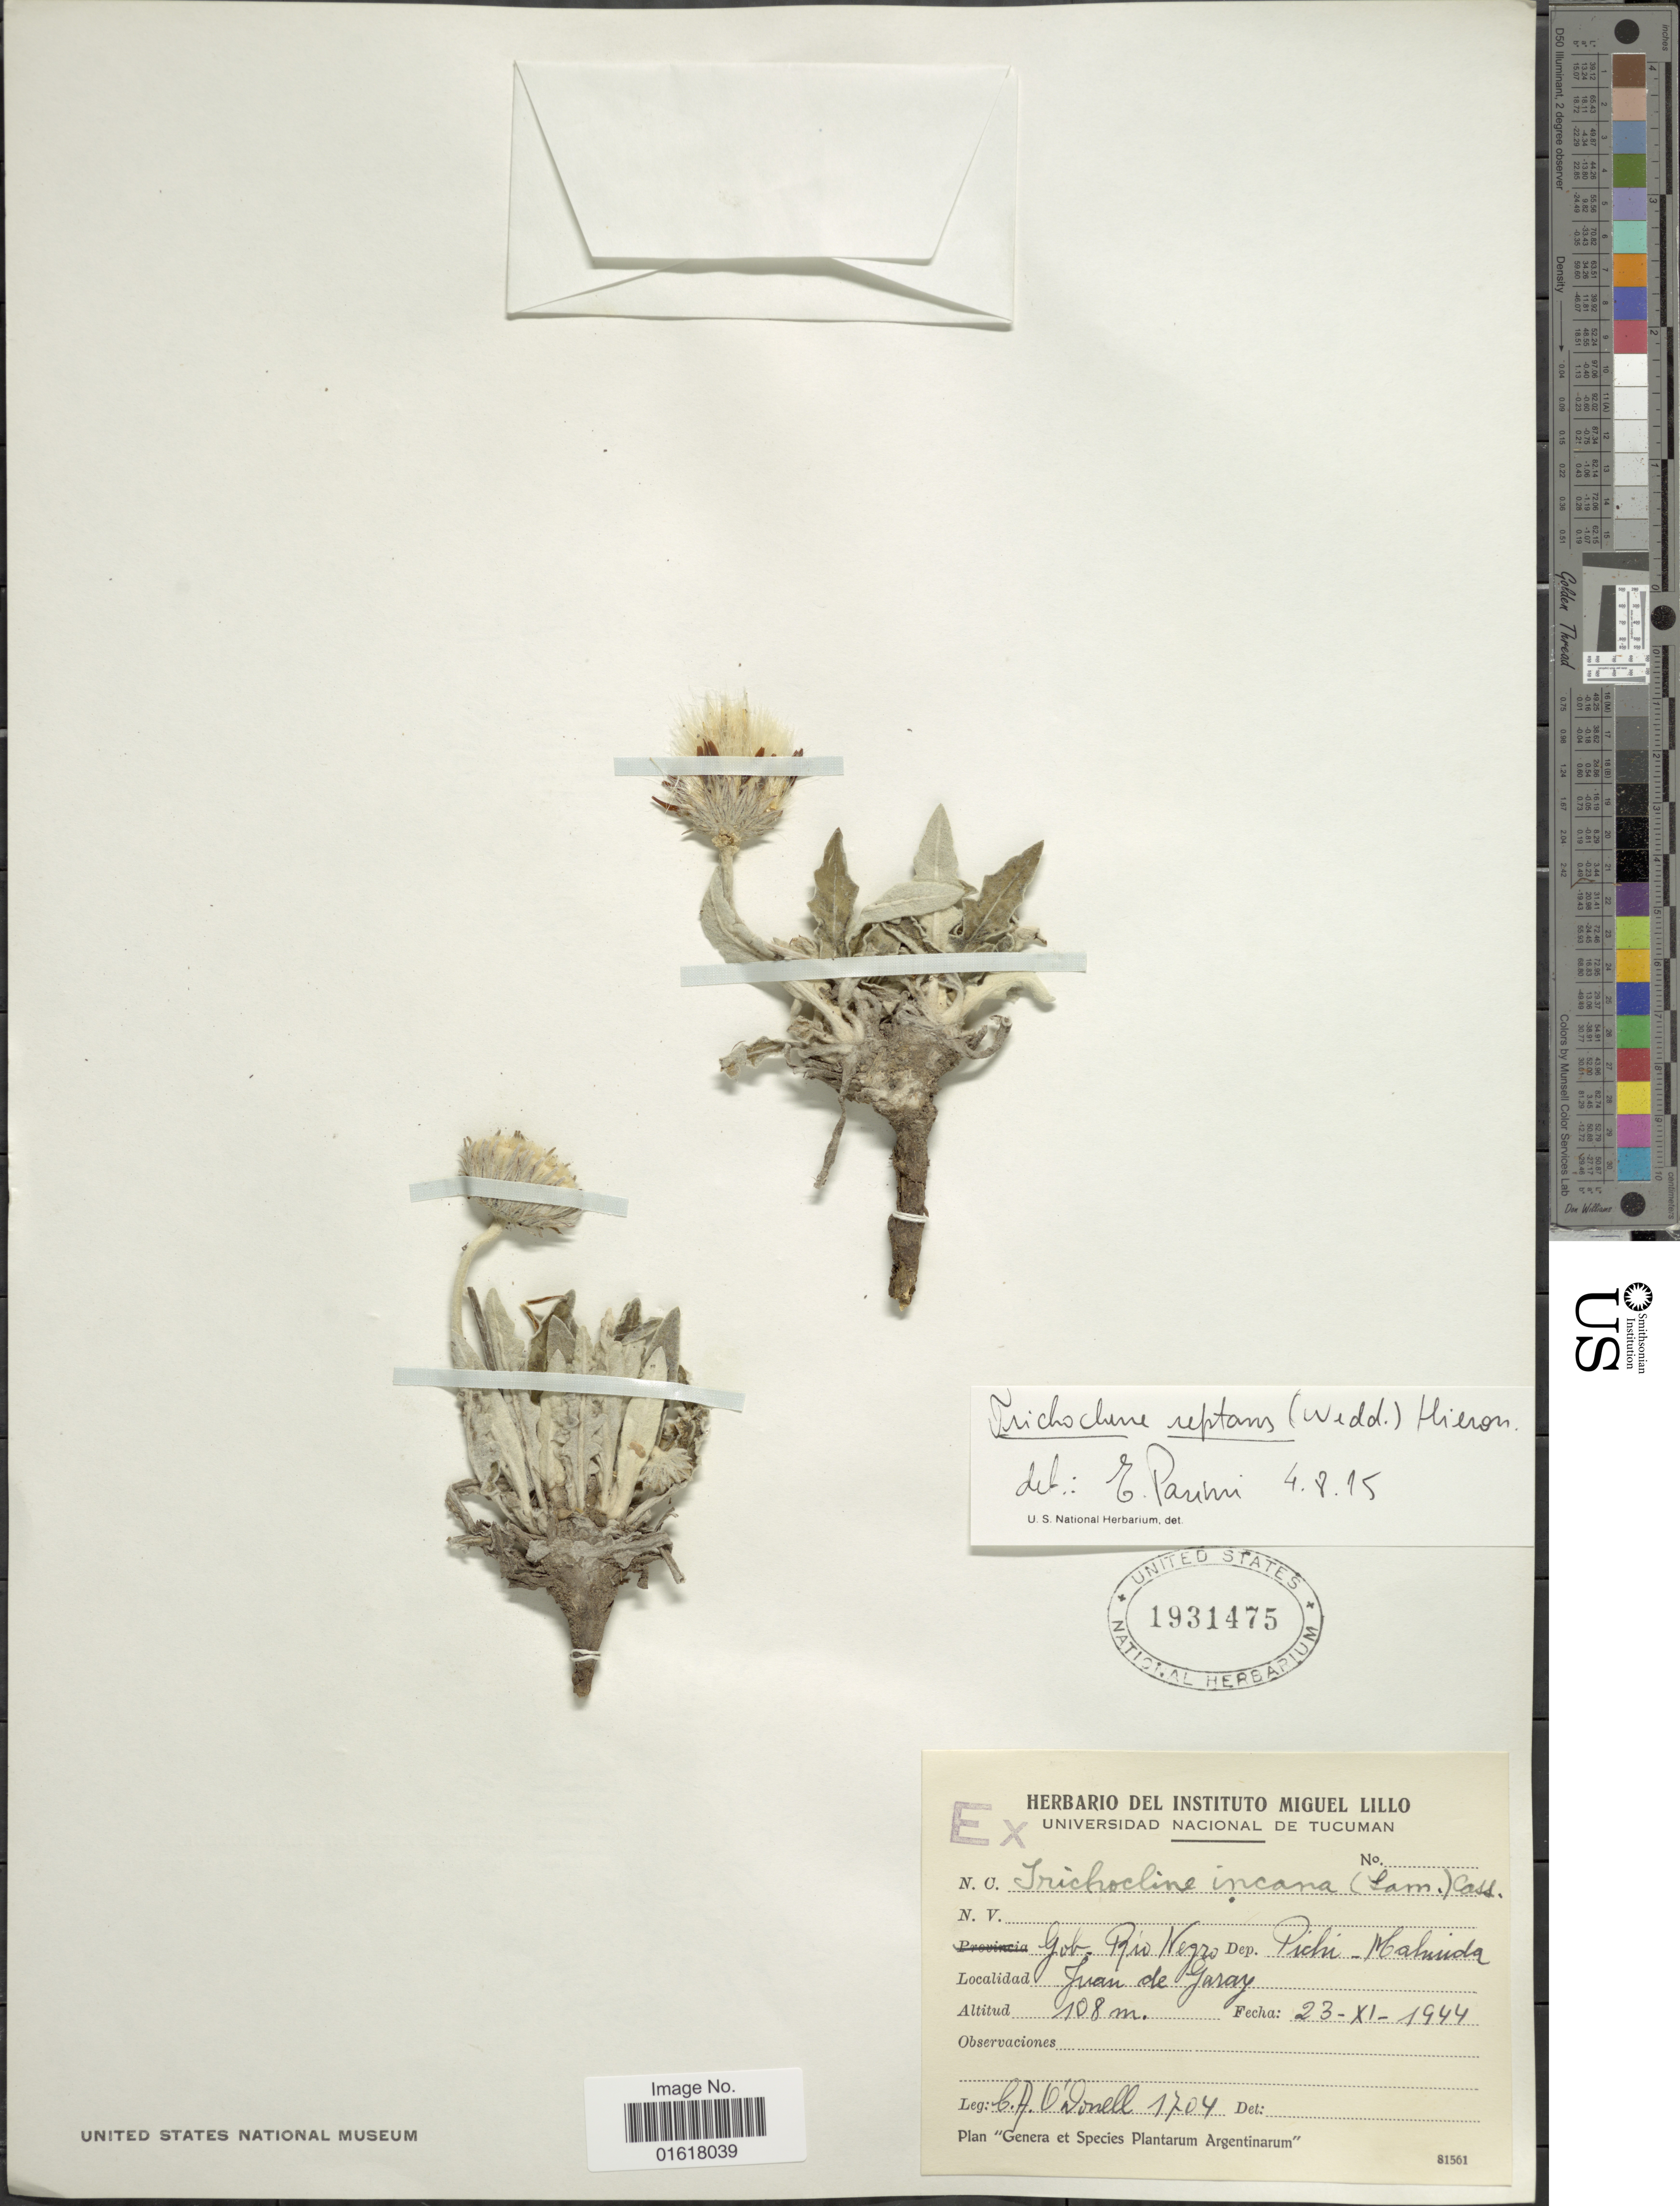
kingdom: Plantae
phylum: Tracheophyta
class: Magnoliopsida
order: Asterales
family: Asteraceae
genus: Trichocline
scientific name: Trichocline reptans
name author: (Wedd.) Hieron.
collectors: C. A. O'Donell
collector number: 1704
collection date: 1944-11-23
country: Argentina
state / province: Rio Negro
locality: Dep. Pichi - Mahinda. Juan de Garay.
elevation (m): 108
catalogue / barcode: US 1931475